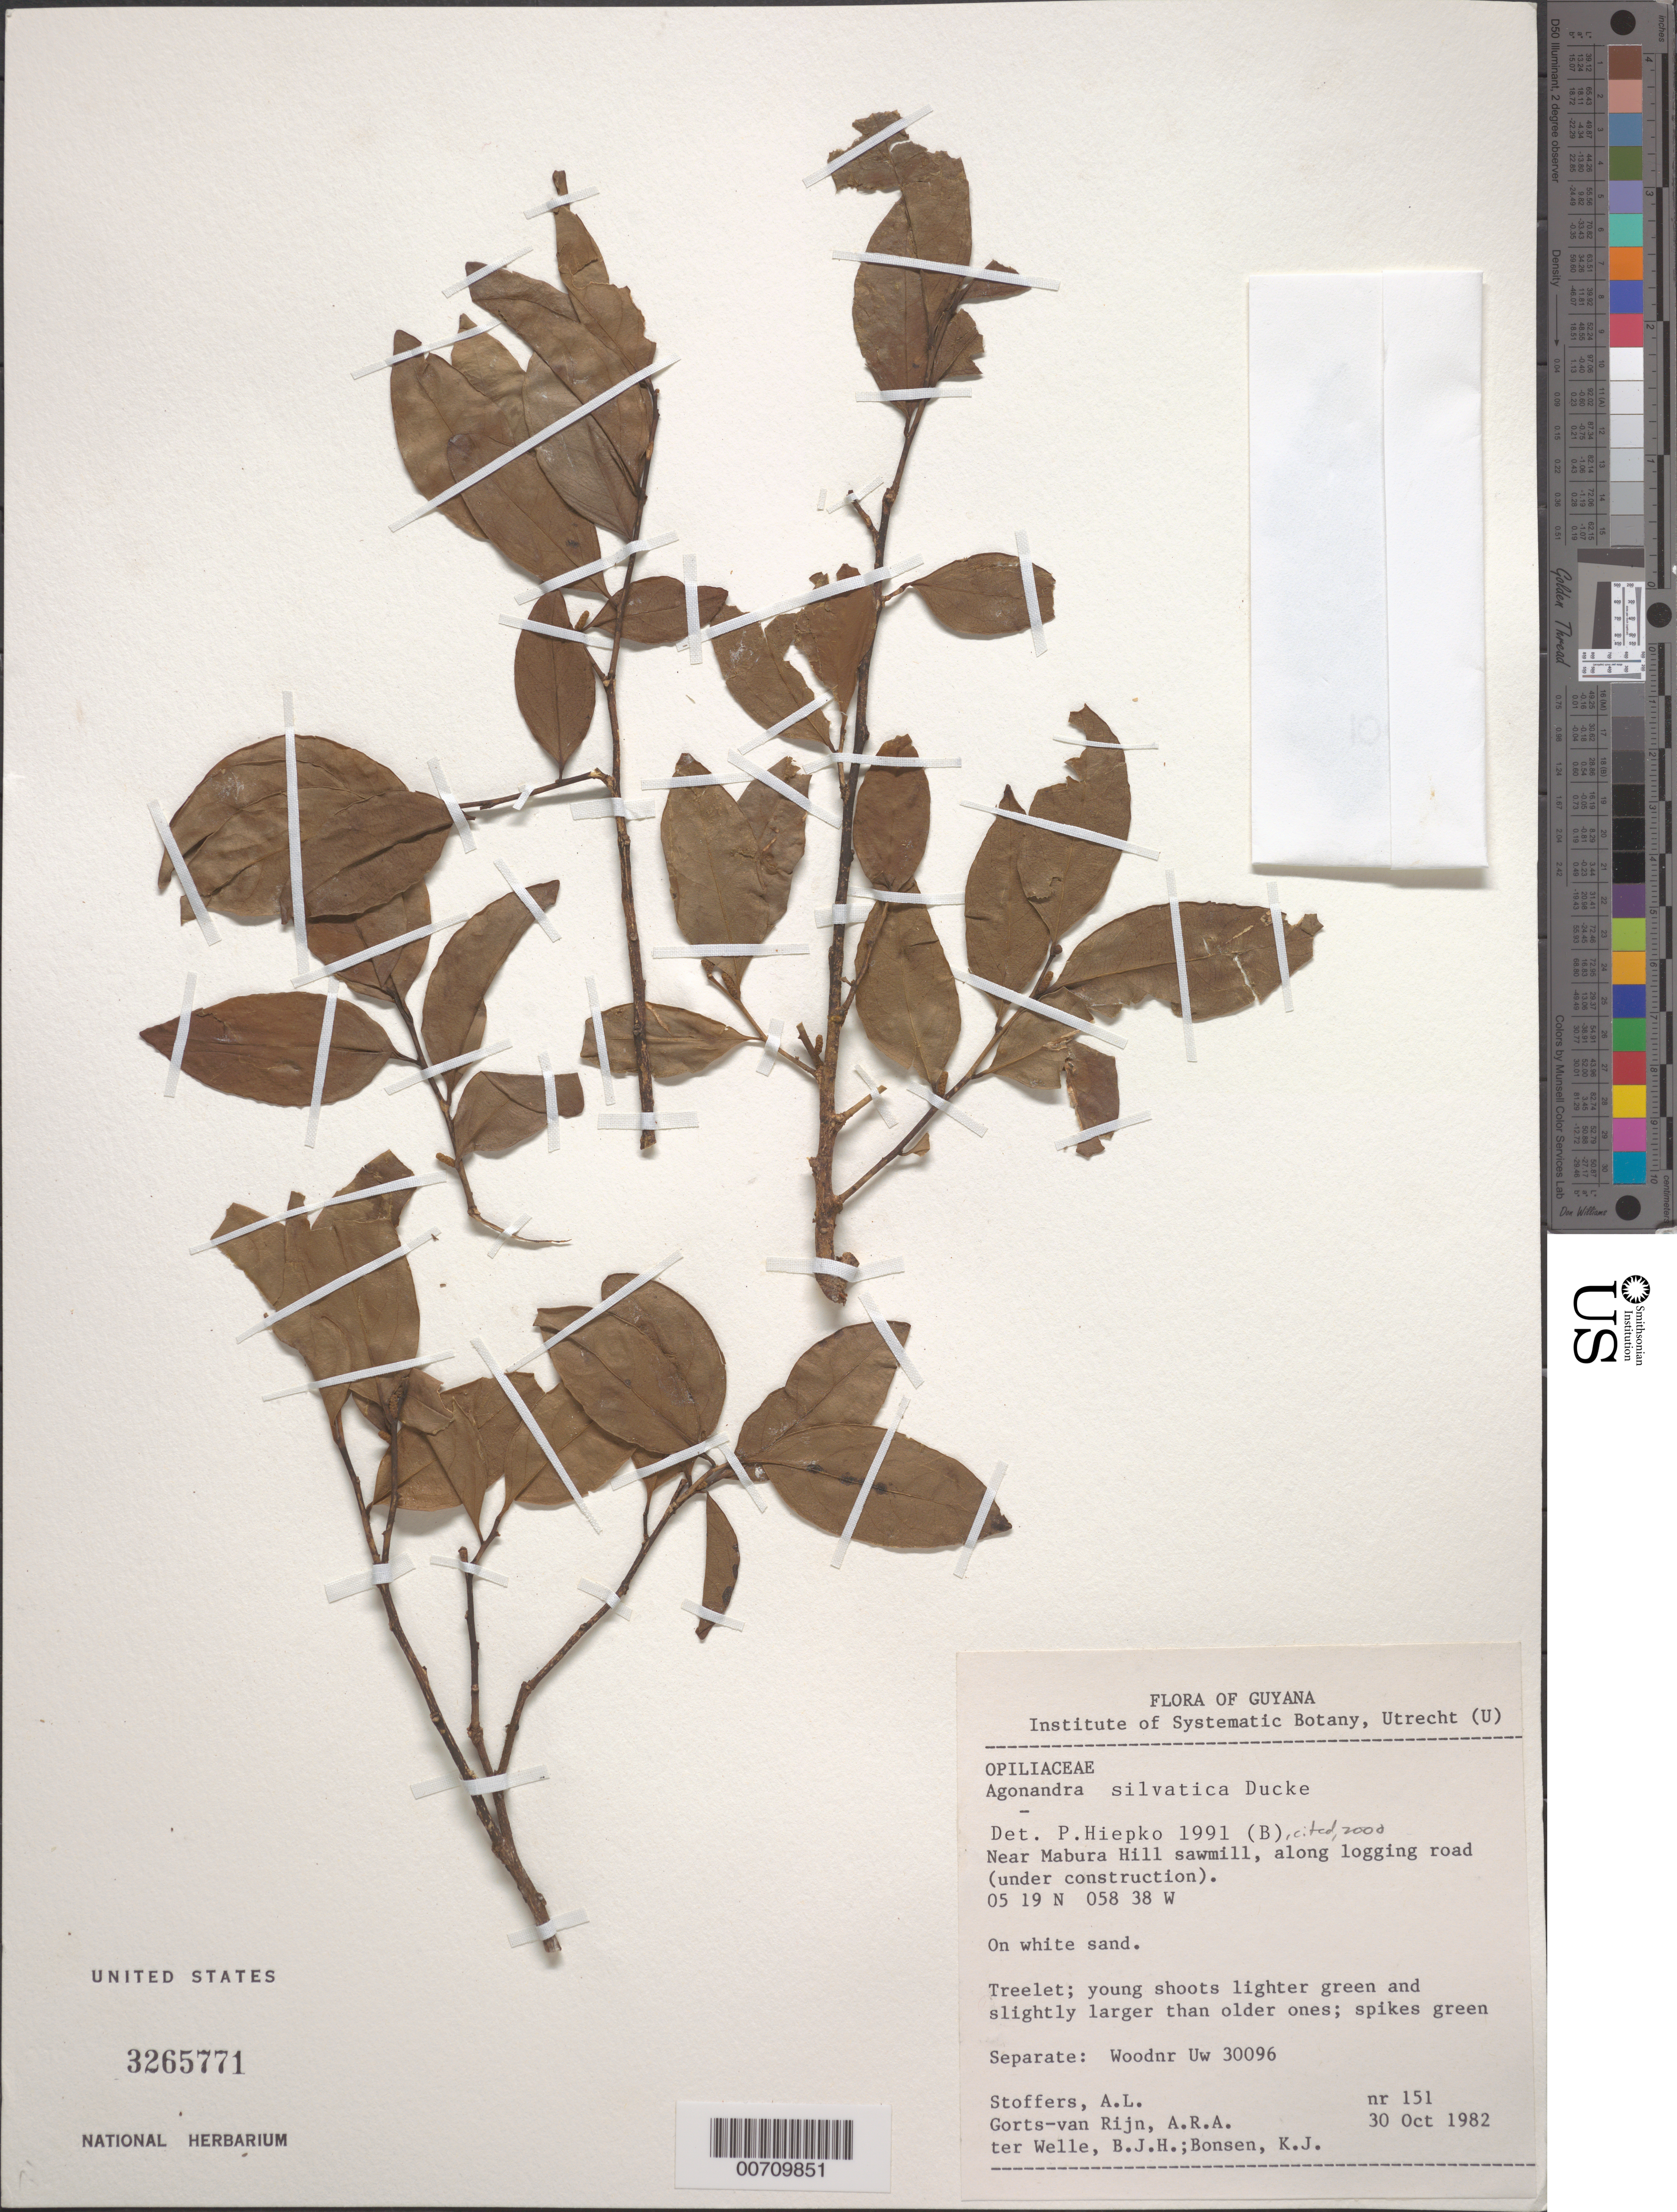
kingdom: Plantae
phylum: Tracheophyta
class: Magnoliopsida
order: Santalales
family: Opiliaceae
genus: Agonandra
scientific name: Agonandra silvatica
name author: Ducke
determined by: Hiepko, P. H.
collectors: A. Stoffers, A. .R. A. Görts-van Rijn, B. Welle & K. Bonsen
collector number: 151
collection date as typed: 30-Oct-82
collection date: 1982-10-30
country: Guyana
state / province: U. Demerara-Berbice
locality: Mabura Hill, near sawmill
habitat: Along logging road (under construction), on white sand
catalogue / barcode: US 3265771